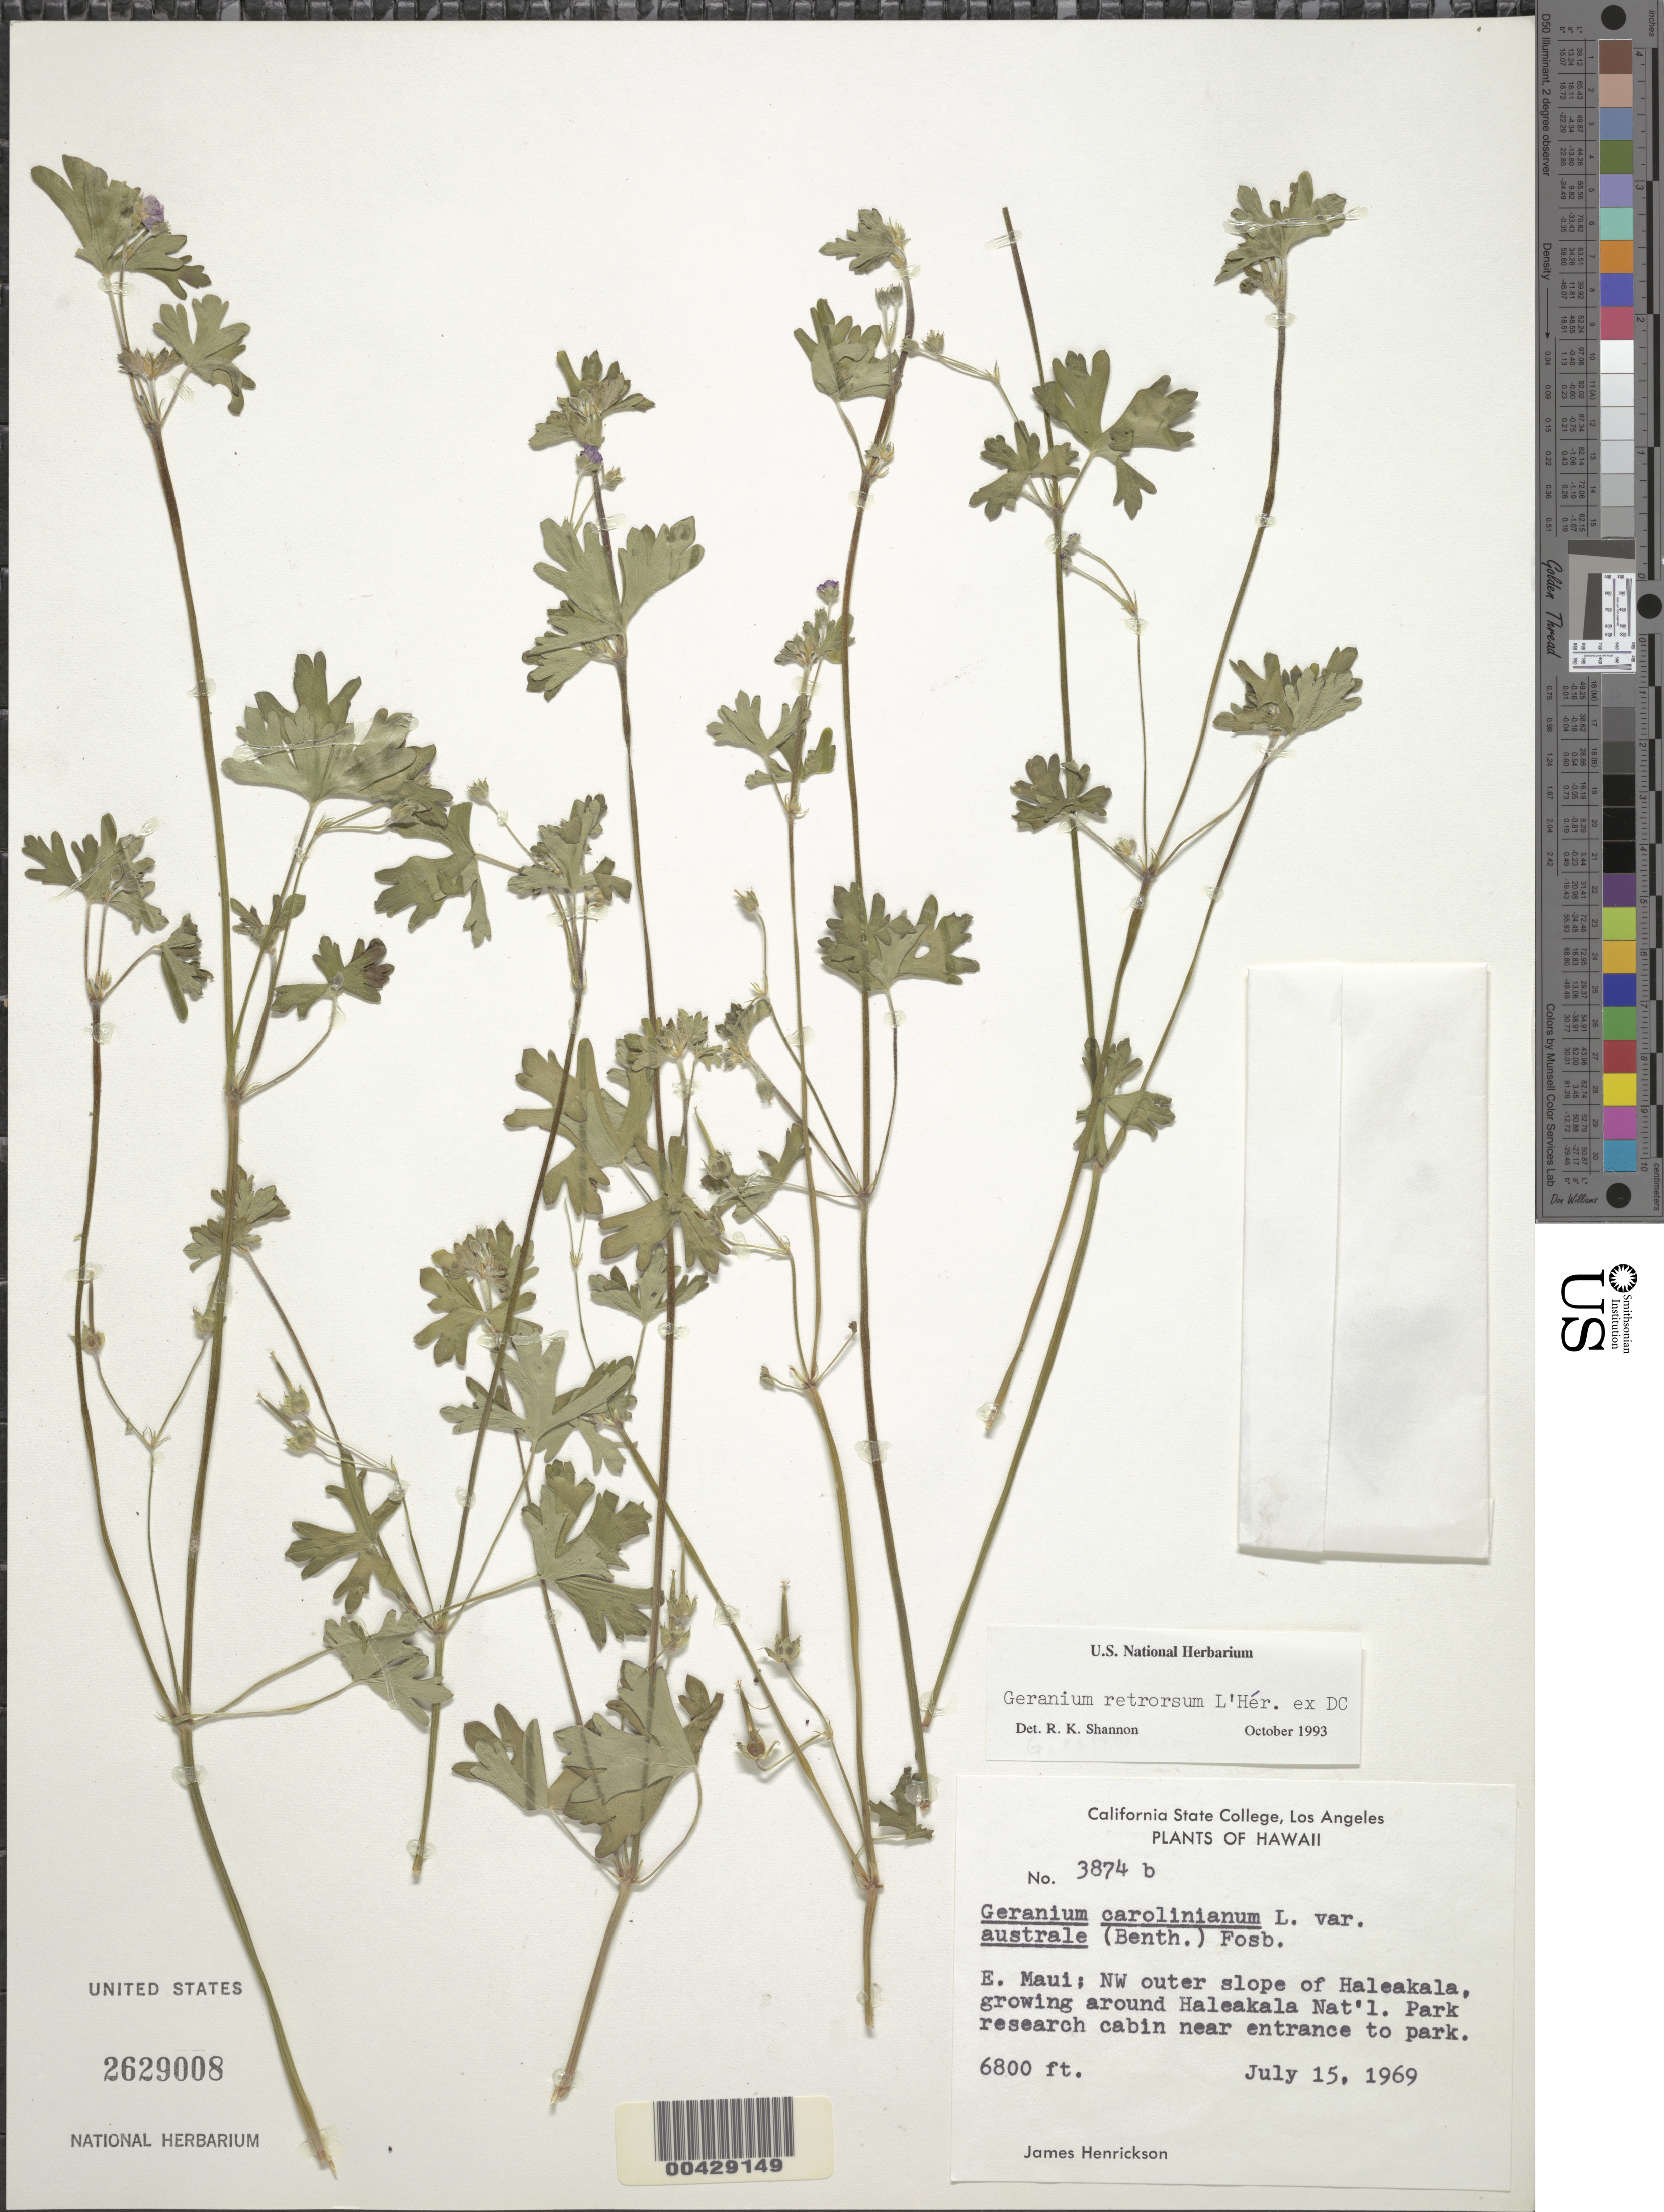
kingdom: Plantae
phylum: Tracheophyta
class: Magnoliopsida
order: Geraniales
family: Geraniaceae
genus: Geranium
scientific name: Geranium retrorsum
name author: L'Hér. ex DC.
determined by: Shannon, R. K., (UNITED STATES)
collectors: J. S. Henrickson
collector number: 3874b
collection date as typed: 15 Jul 1969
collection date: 1969-07-15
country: United States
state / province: Hawaii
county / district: Maui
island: Maui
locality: NW outer slope of Haleakala, around Haleakala National Park research cabin, E Maui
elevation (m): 2073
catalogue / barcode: US 2629008